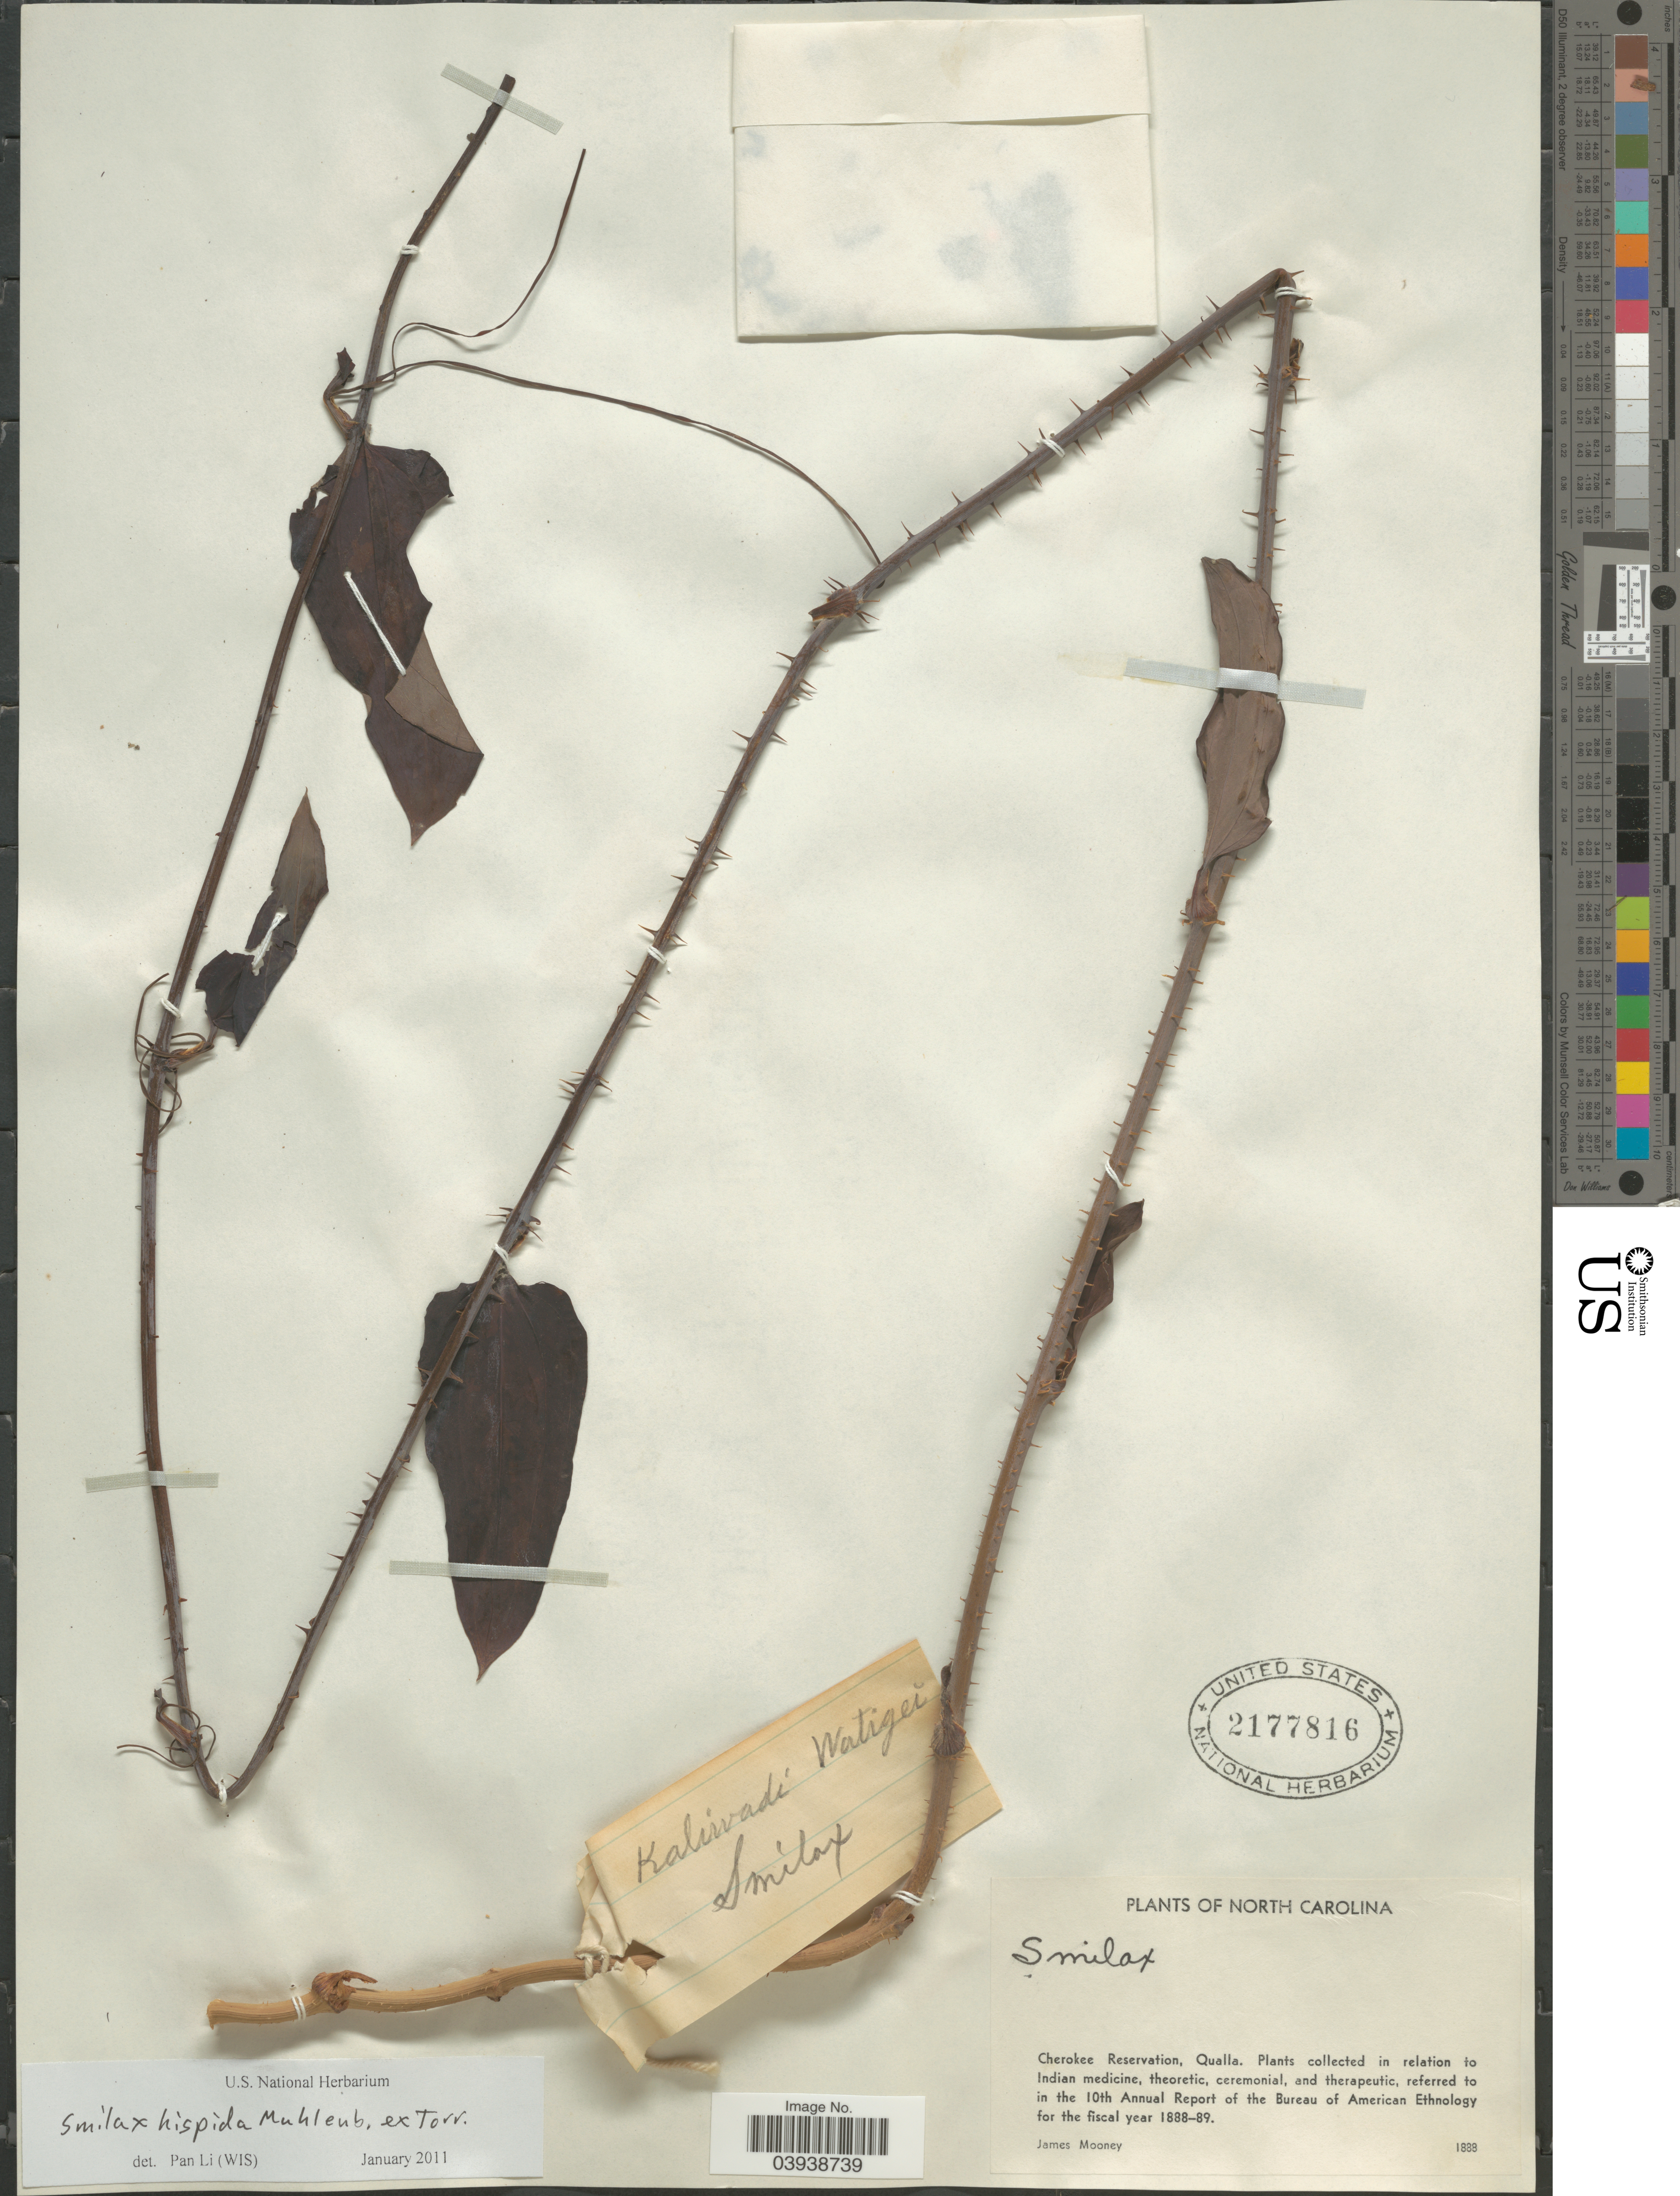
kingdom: Plantae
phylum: Tracheophyta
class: Liliopsida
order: Liliales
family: Smilacaceae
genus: Smilax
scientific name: Smilax hispida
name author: Raf.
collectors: J. Mooney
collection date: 1888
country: United States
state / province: North Carolina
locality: Cherokee Reservation, Qualla.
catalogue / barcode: US 2177816